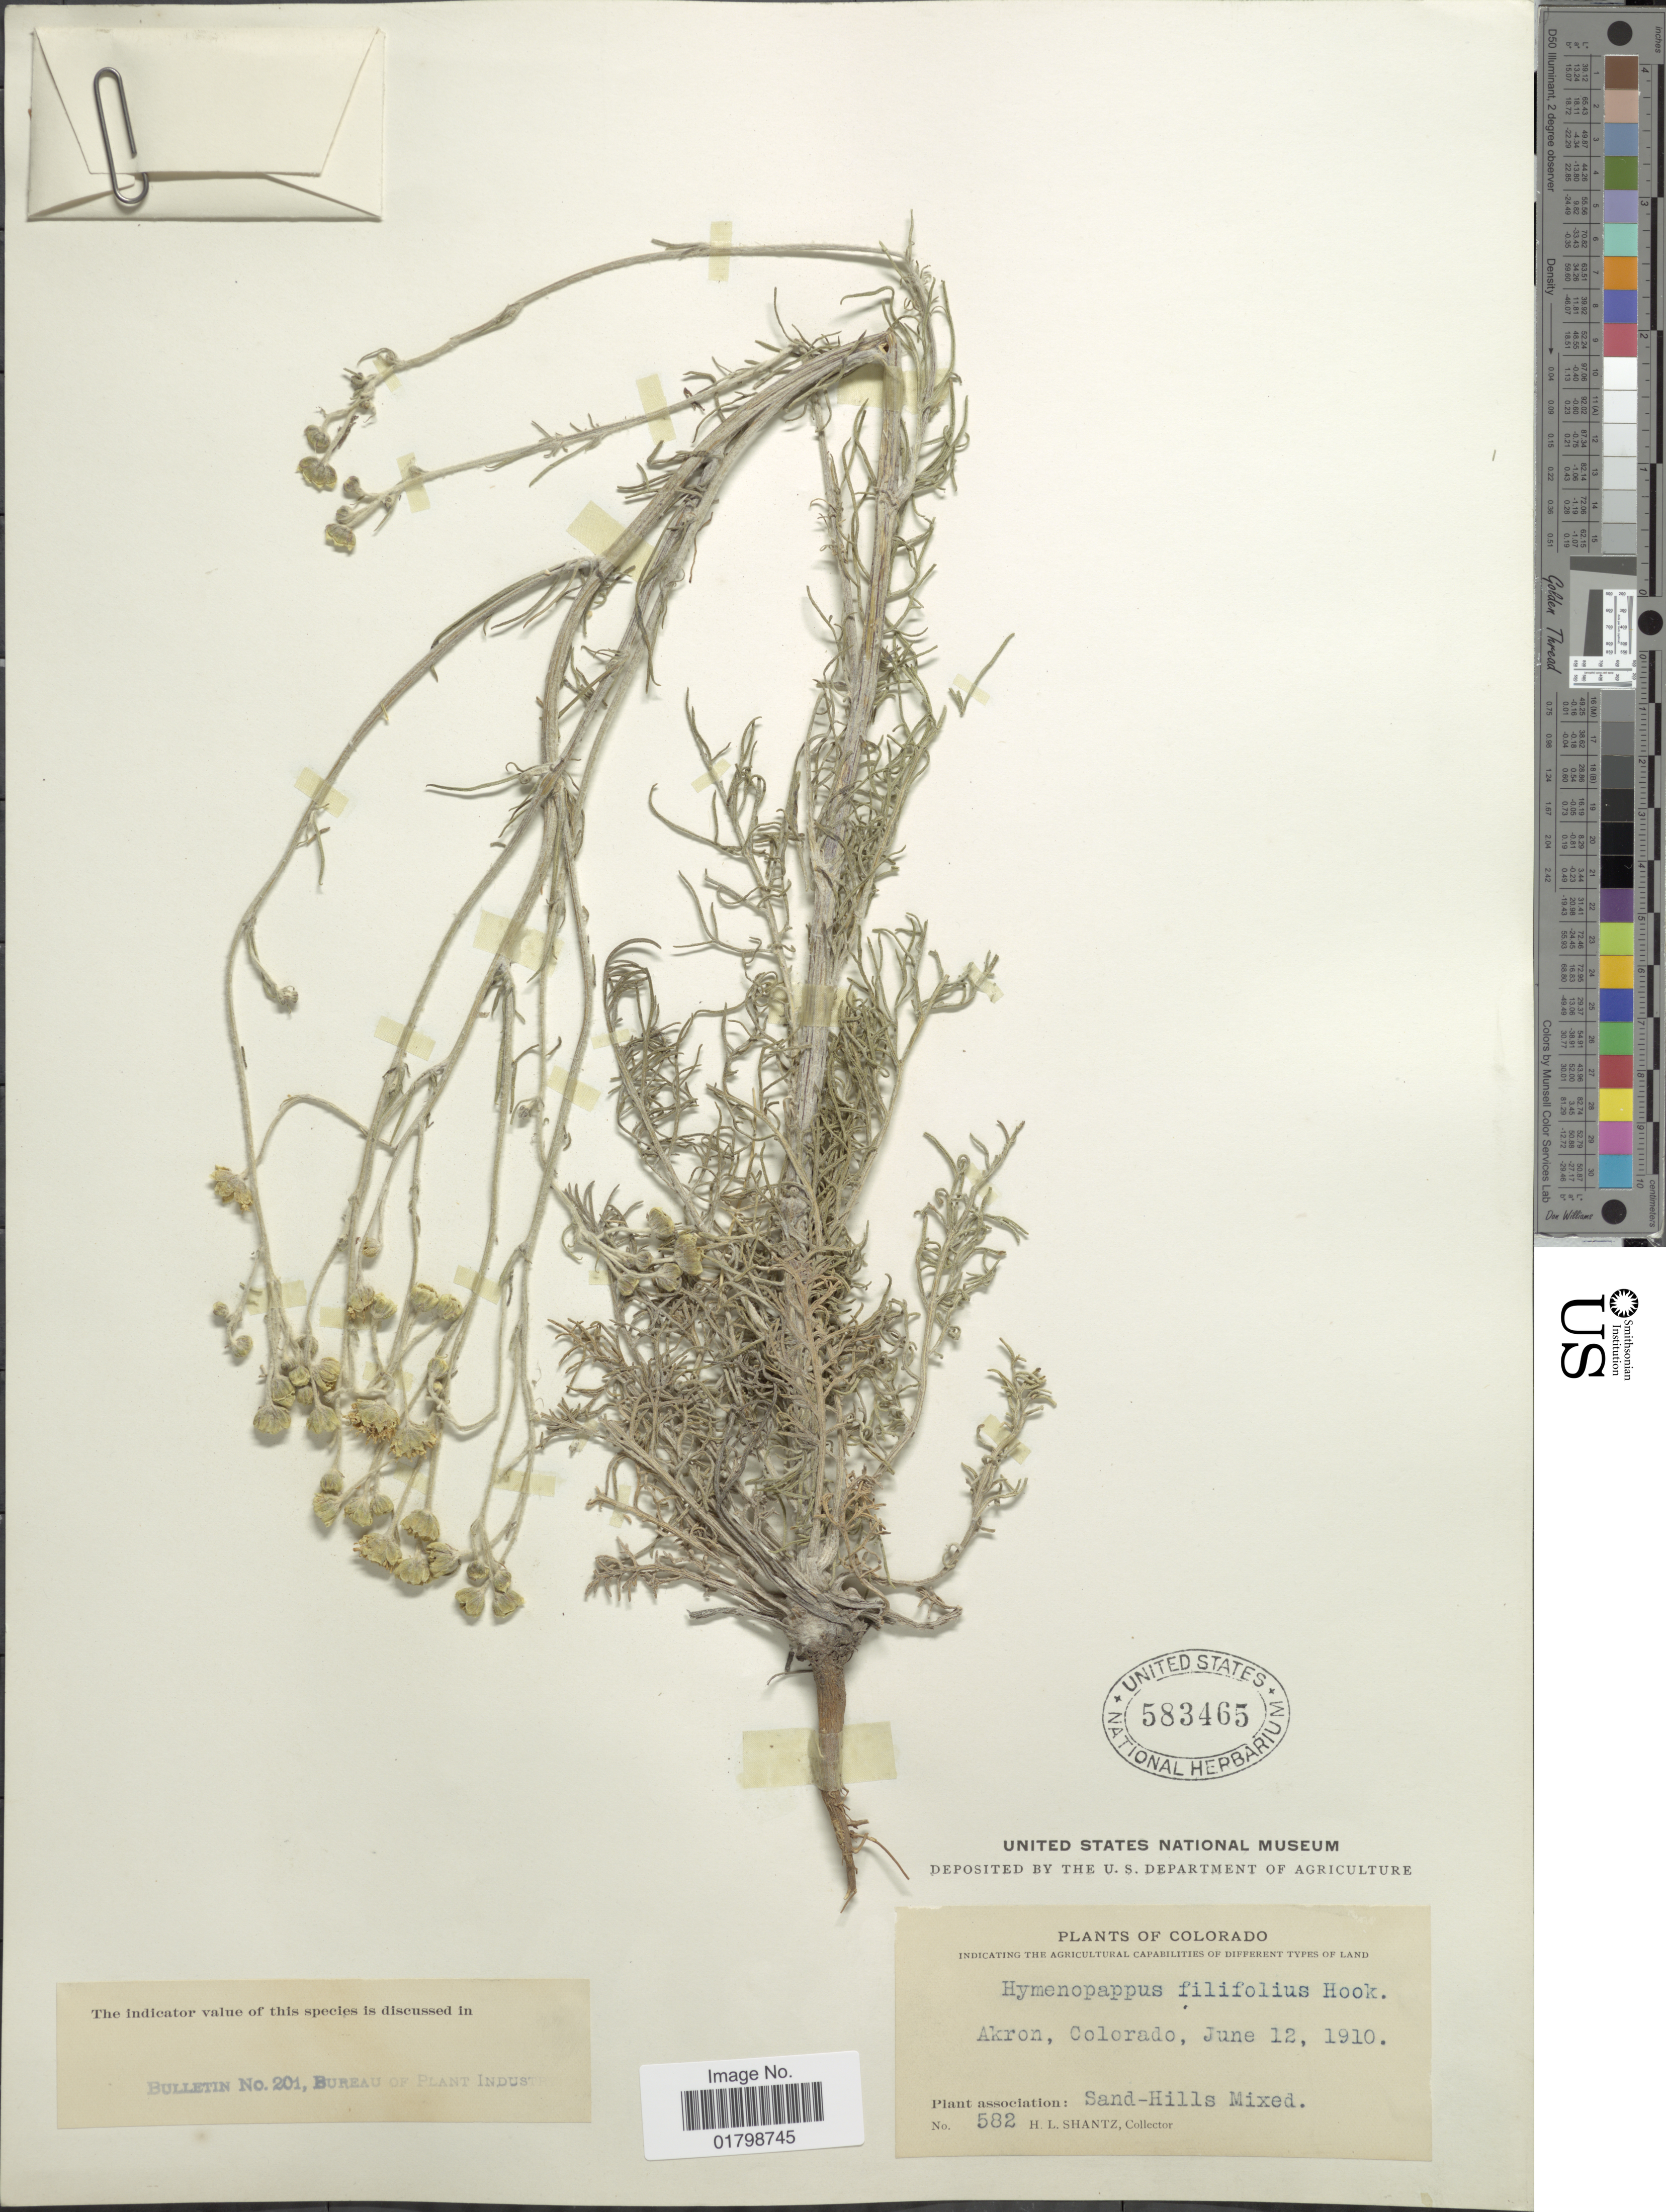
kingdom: Plantae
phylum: Tracheophyta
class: Magnoliopsida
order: Asterales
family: Asteraceae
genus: Hymenopappus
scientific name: Hymenopappus filifolius var. filifolius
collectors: H. Shantz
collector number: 582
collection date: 1910-06-12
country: United States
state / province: Colorado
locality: Akron, Colorado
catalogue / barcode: US 583465